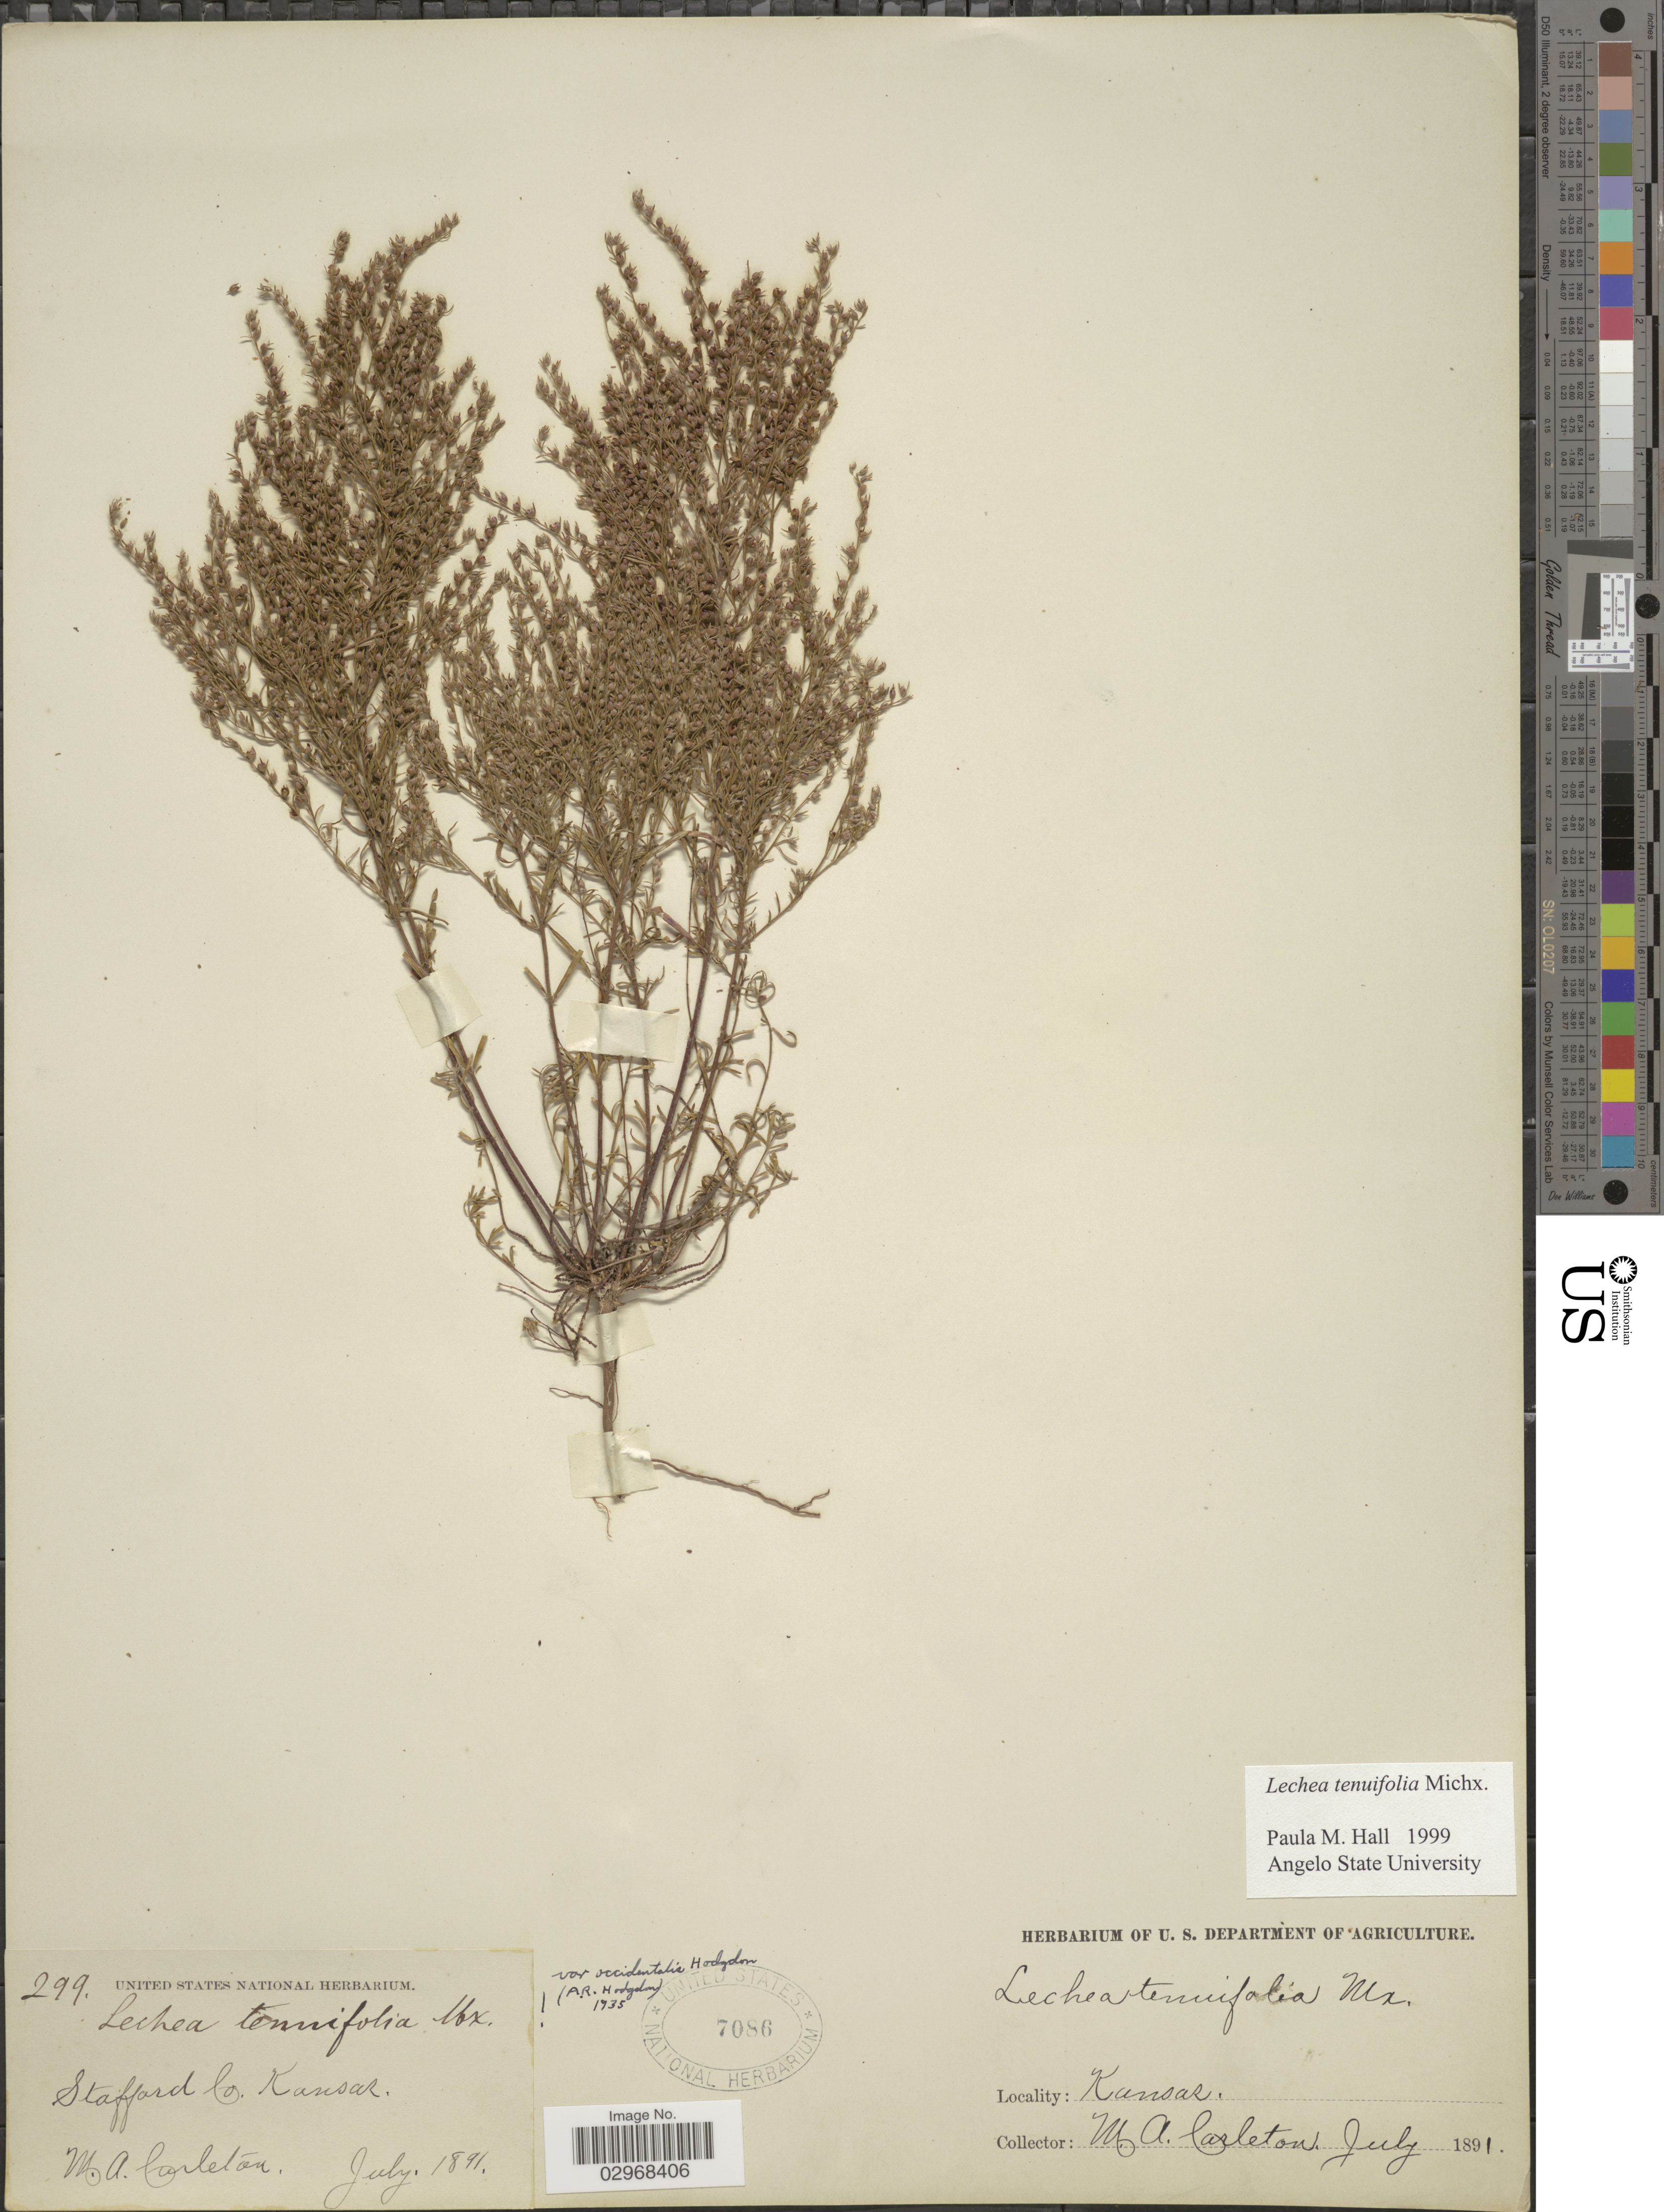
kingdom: Plantae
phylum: Tracheophyta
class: Magnoliopsida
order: Malvales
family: Cistaceae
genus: Lechea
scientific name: Lechea tenuifolia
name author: Michx.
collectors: M. A. Carleton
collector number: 299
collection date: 1891-07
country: United States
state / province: Kansas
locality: Stafford Co.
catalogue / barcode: US 7086